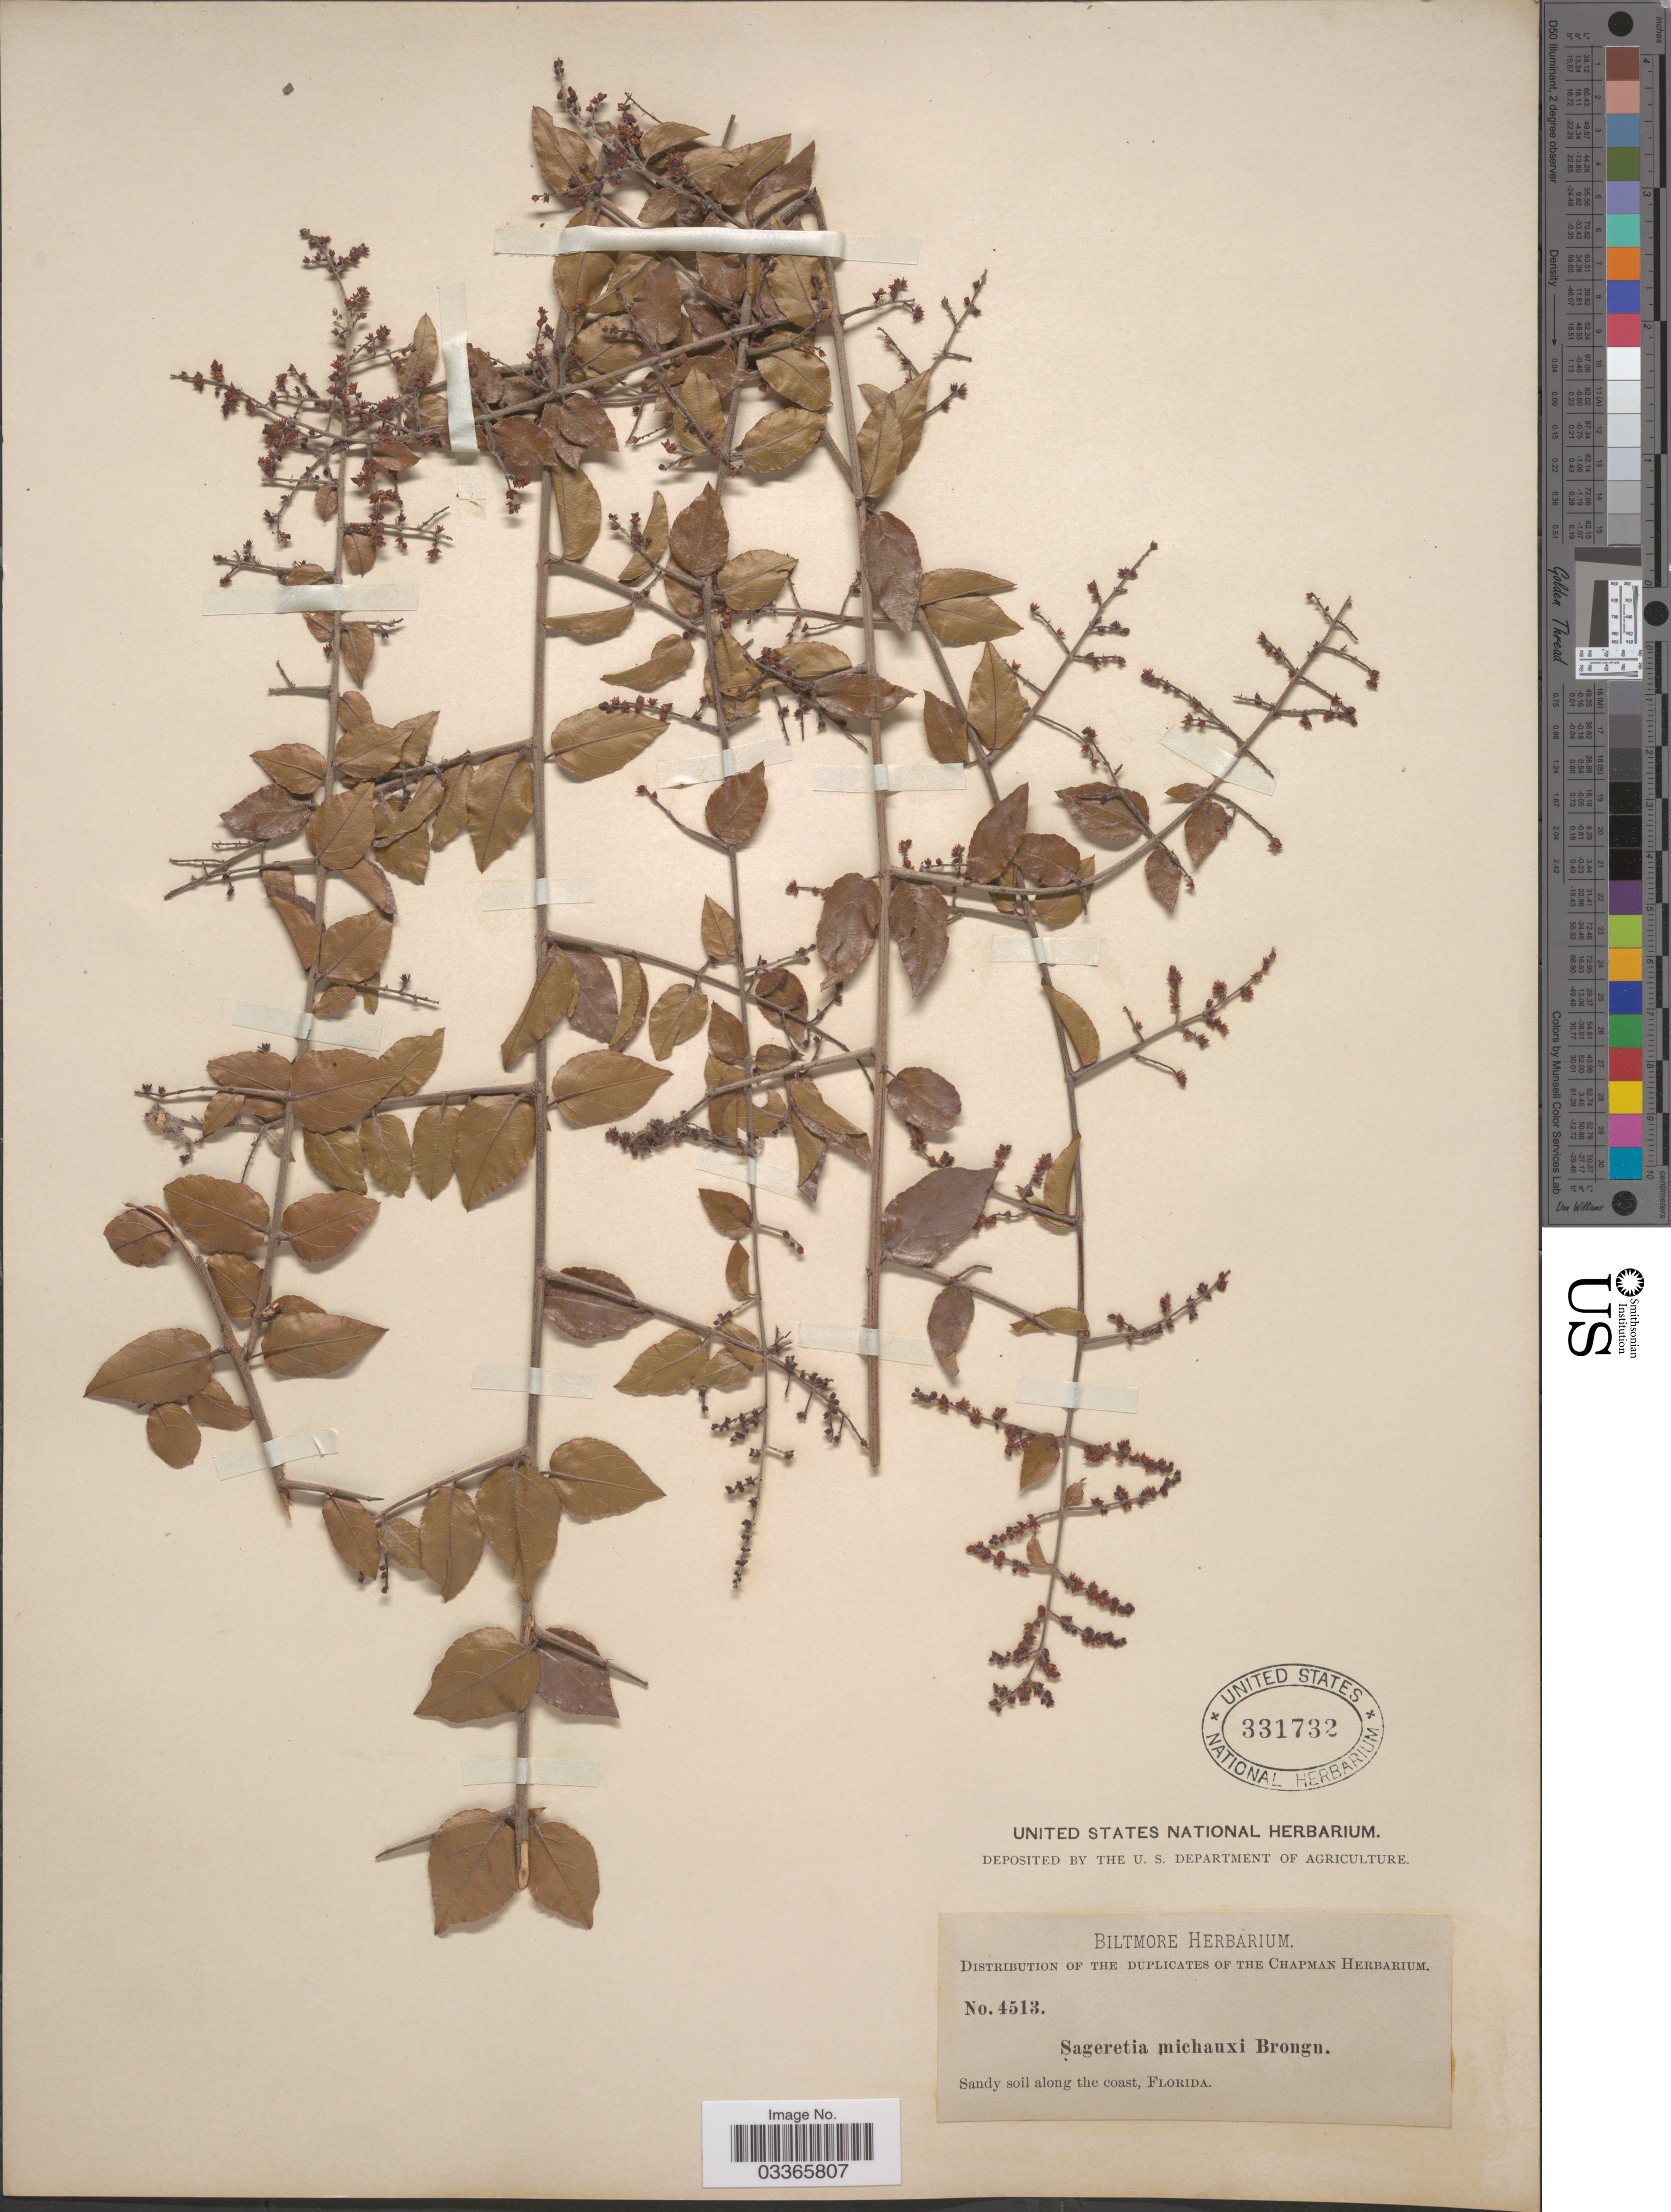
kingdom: Plantae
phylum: Tracheophyta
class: Magnoliopsida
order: Rosales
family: Rhamnaceae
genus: Sageretia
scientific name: Sageretia minutiflora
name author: (Michx.) Trel.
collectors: ex herb. Biltmore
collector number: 4513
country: United States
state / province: Florida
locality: Sandy soil along the coast.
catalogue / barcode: US 331732